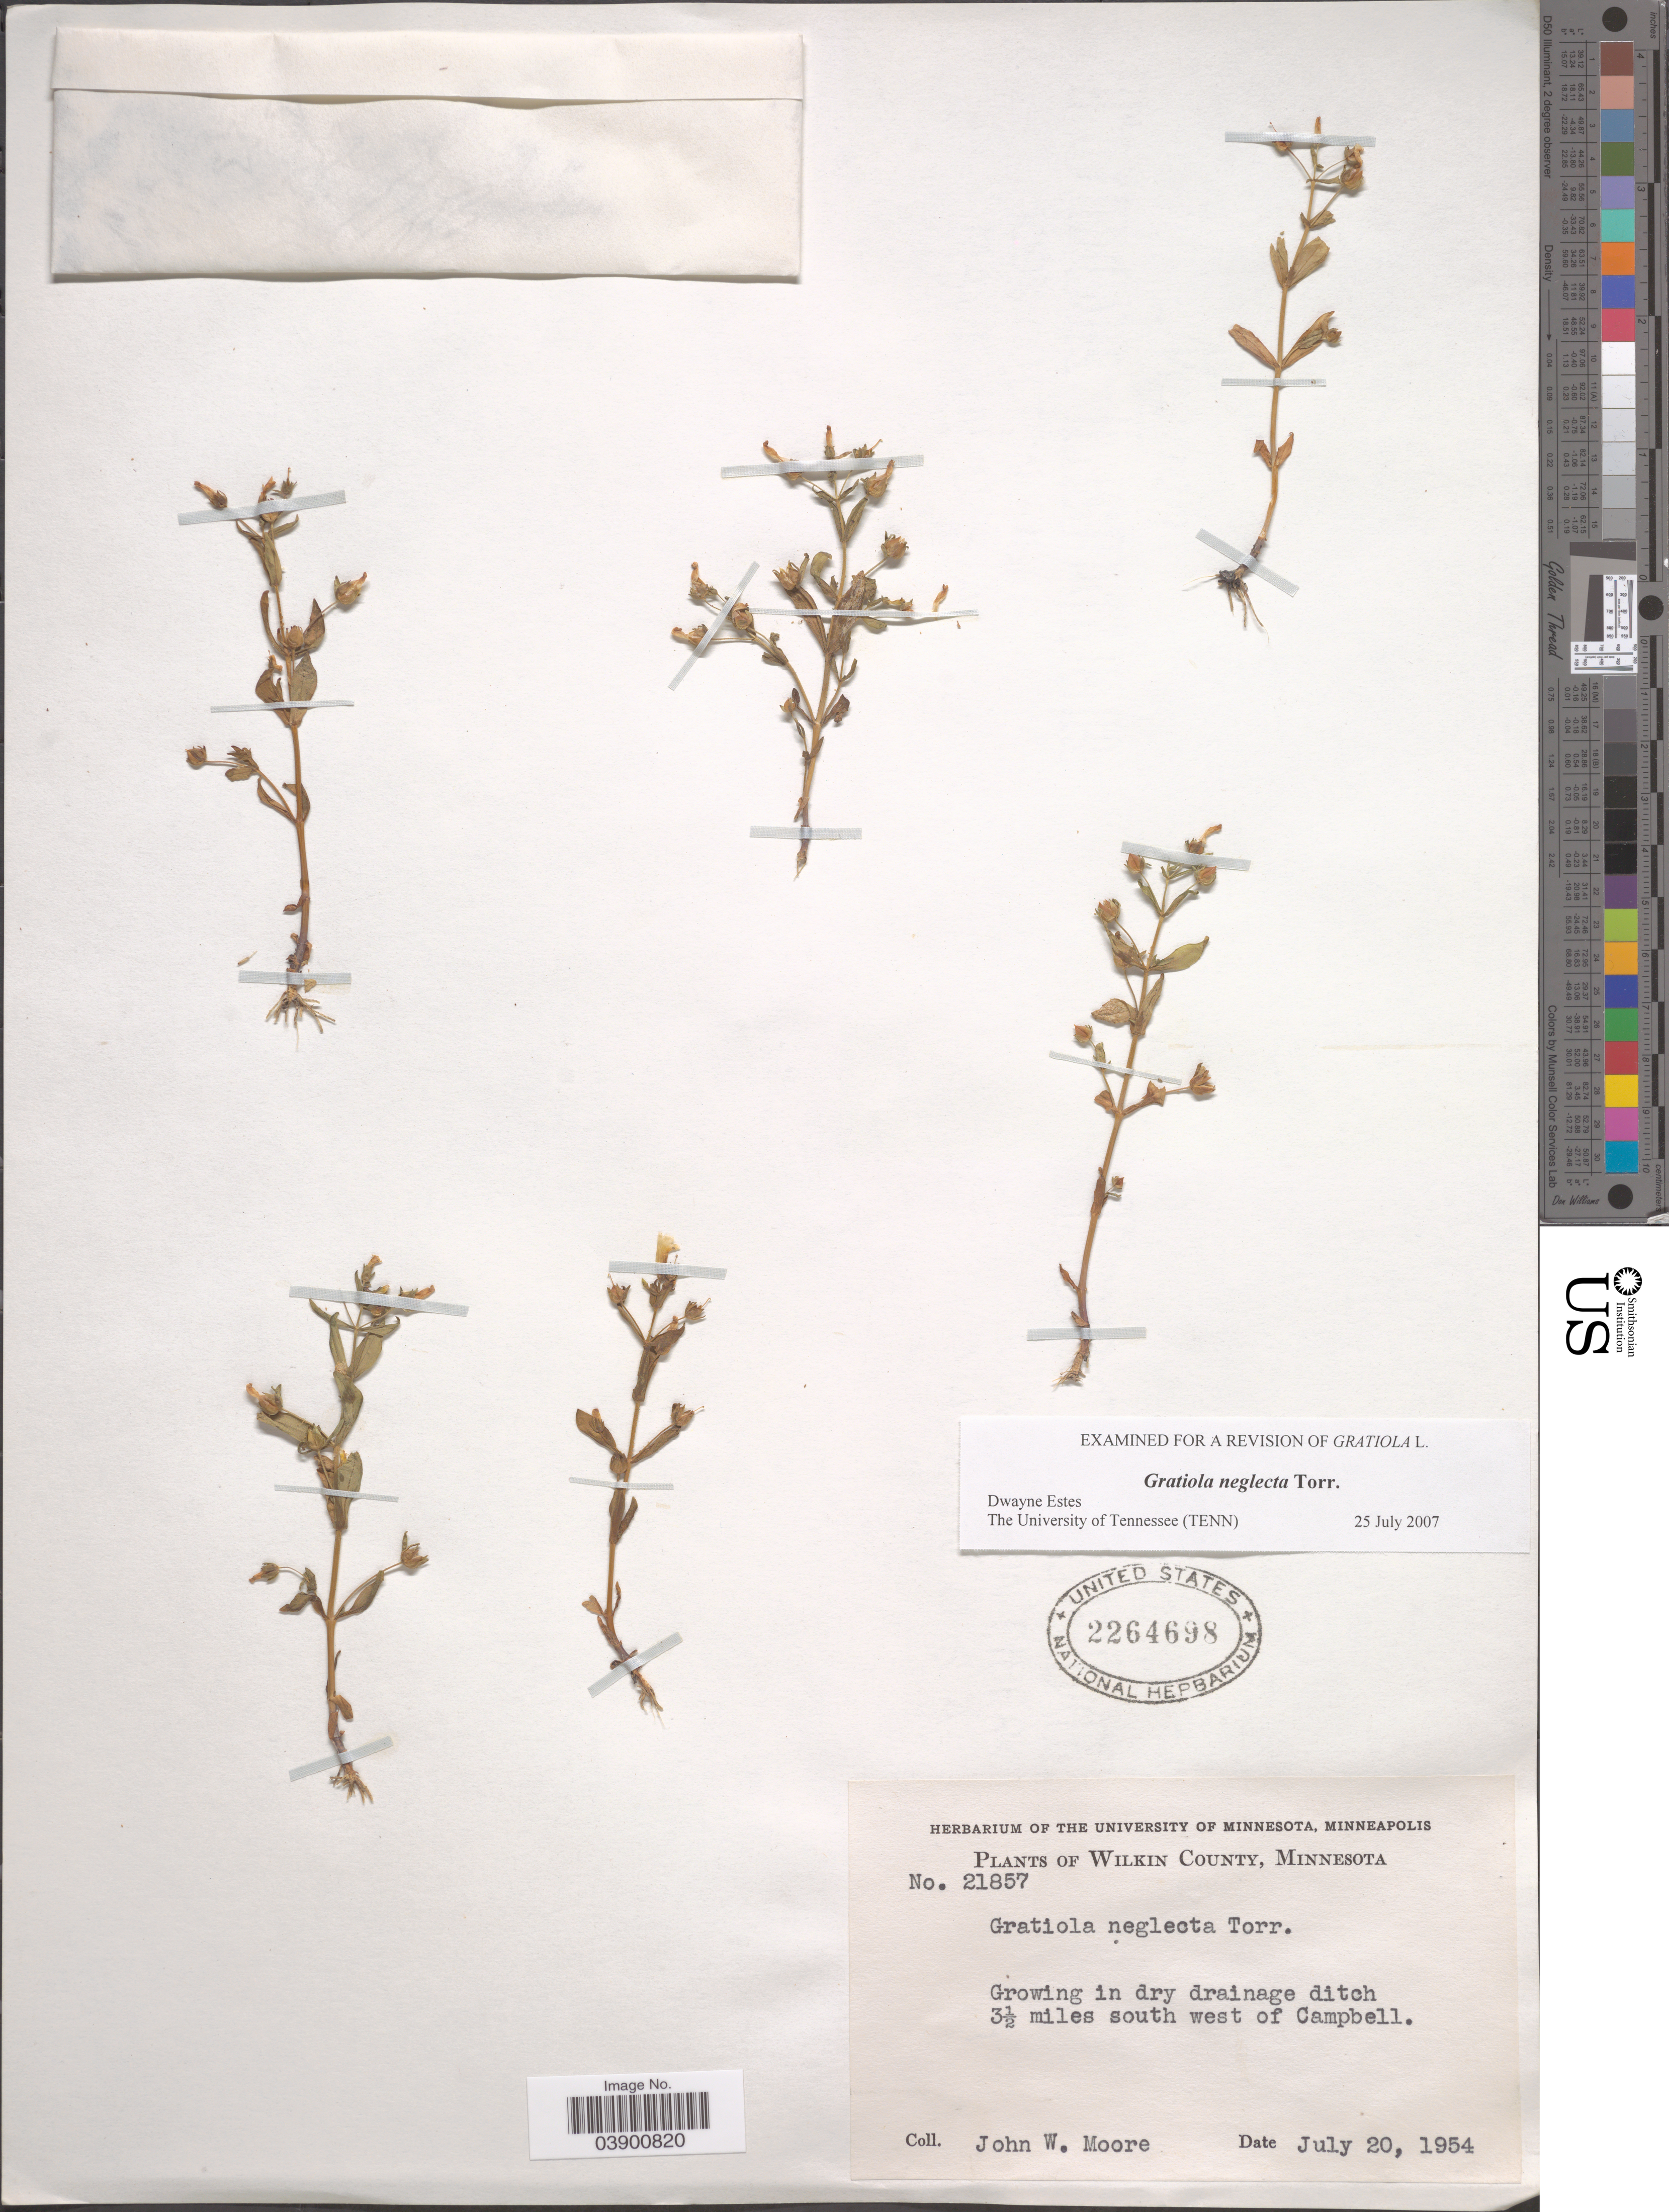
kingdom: Plantae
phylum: Tracheophyta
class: Magnoliopsida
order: Lamiales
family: Plantaginaceae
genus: Gratiola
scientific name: Gratiola neglecta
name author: Torr.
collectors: J. Moore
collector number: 21857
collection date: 1954-07-20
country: United States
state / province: Minnesota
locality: Wilkin County. In dry drainage 3½ miles south west of Campbell.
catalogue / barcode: US 2264698